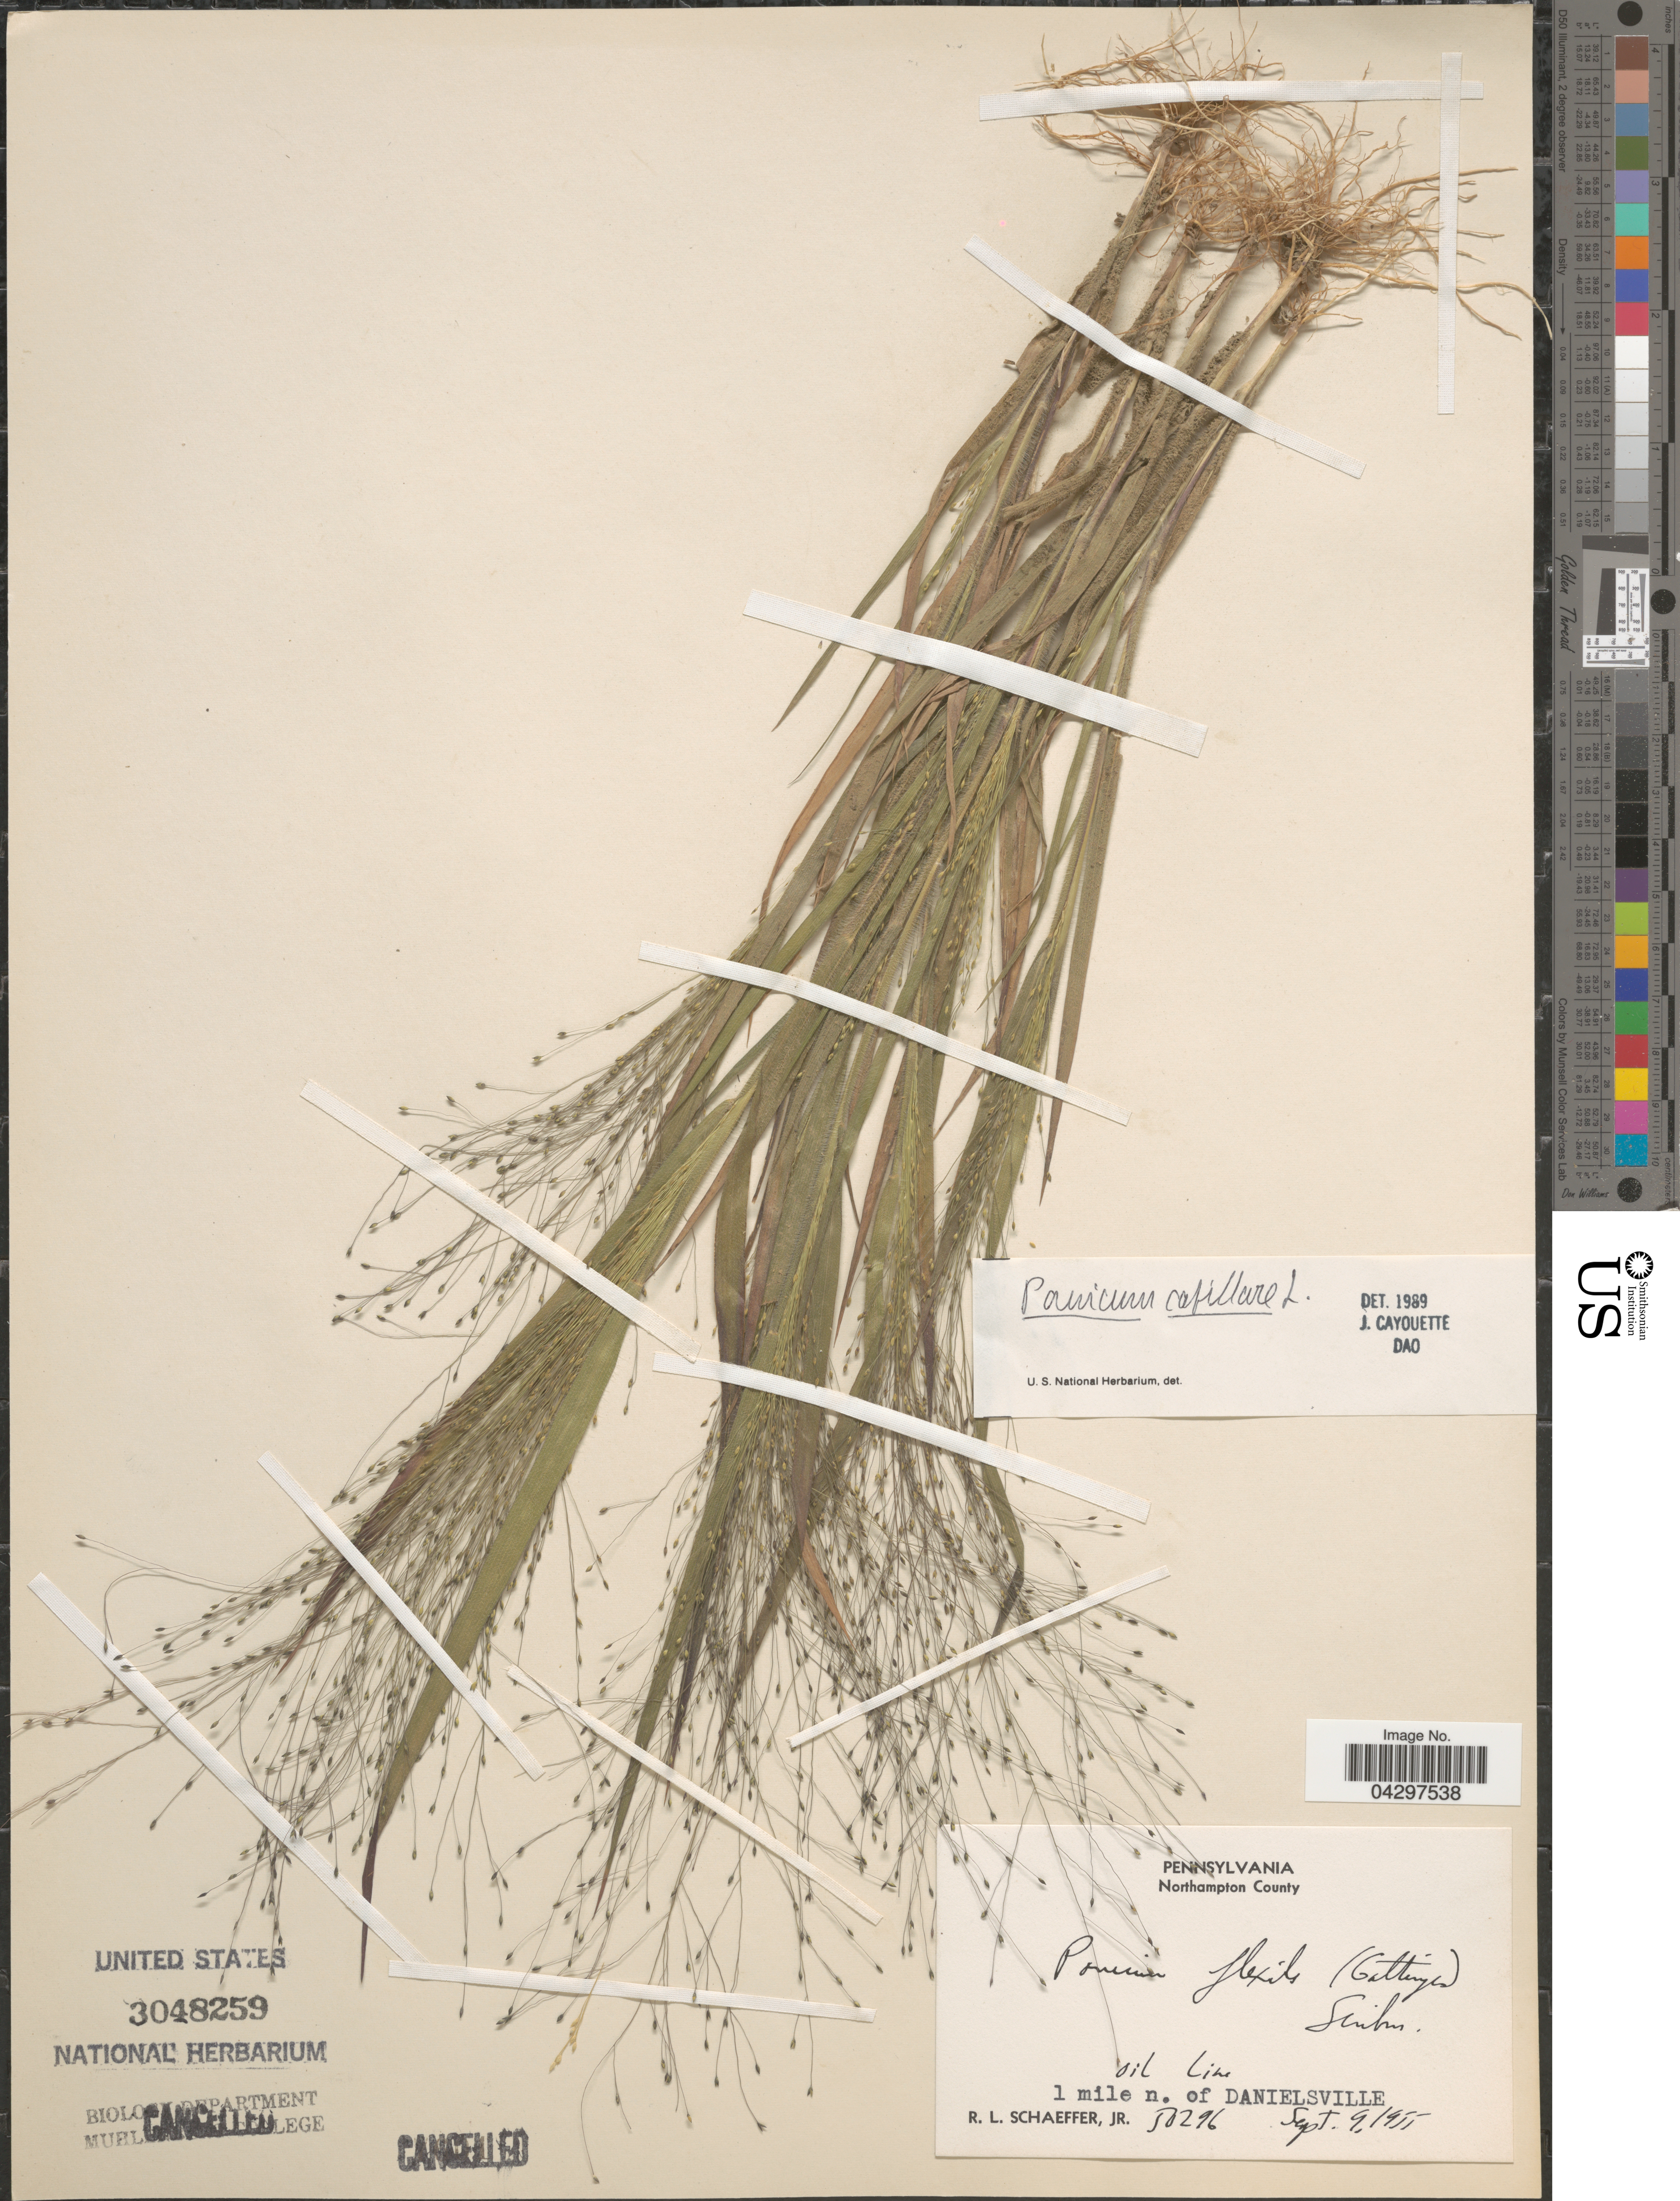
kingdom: Plantae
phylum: Tracheophyta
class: Liliopsida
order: Poales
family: Poaceae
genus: Panicum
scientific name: Panicum capillare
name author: L.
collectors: R. L. Schaeffer Jr.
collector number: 50296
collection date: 1955-09-09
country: United States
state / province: Pennsylvania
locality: Northampton County. 1 mile n. of Danielsville.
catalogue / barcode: US 3048259